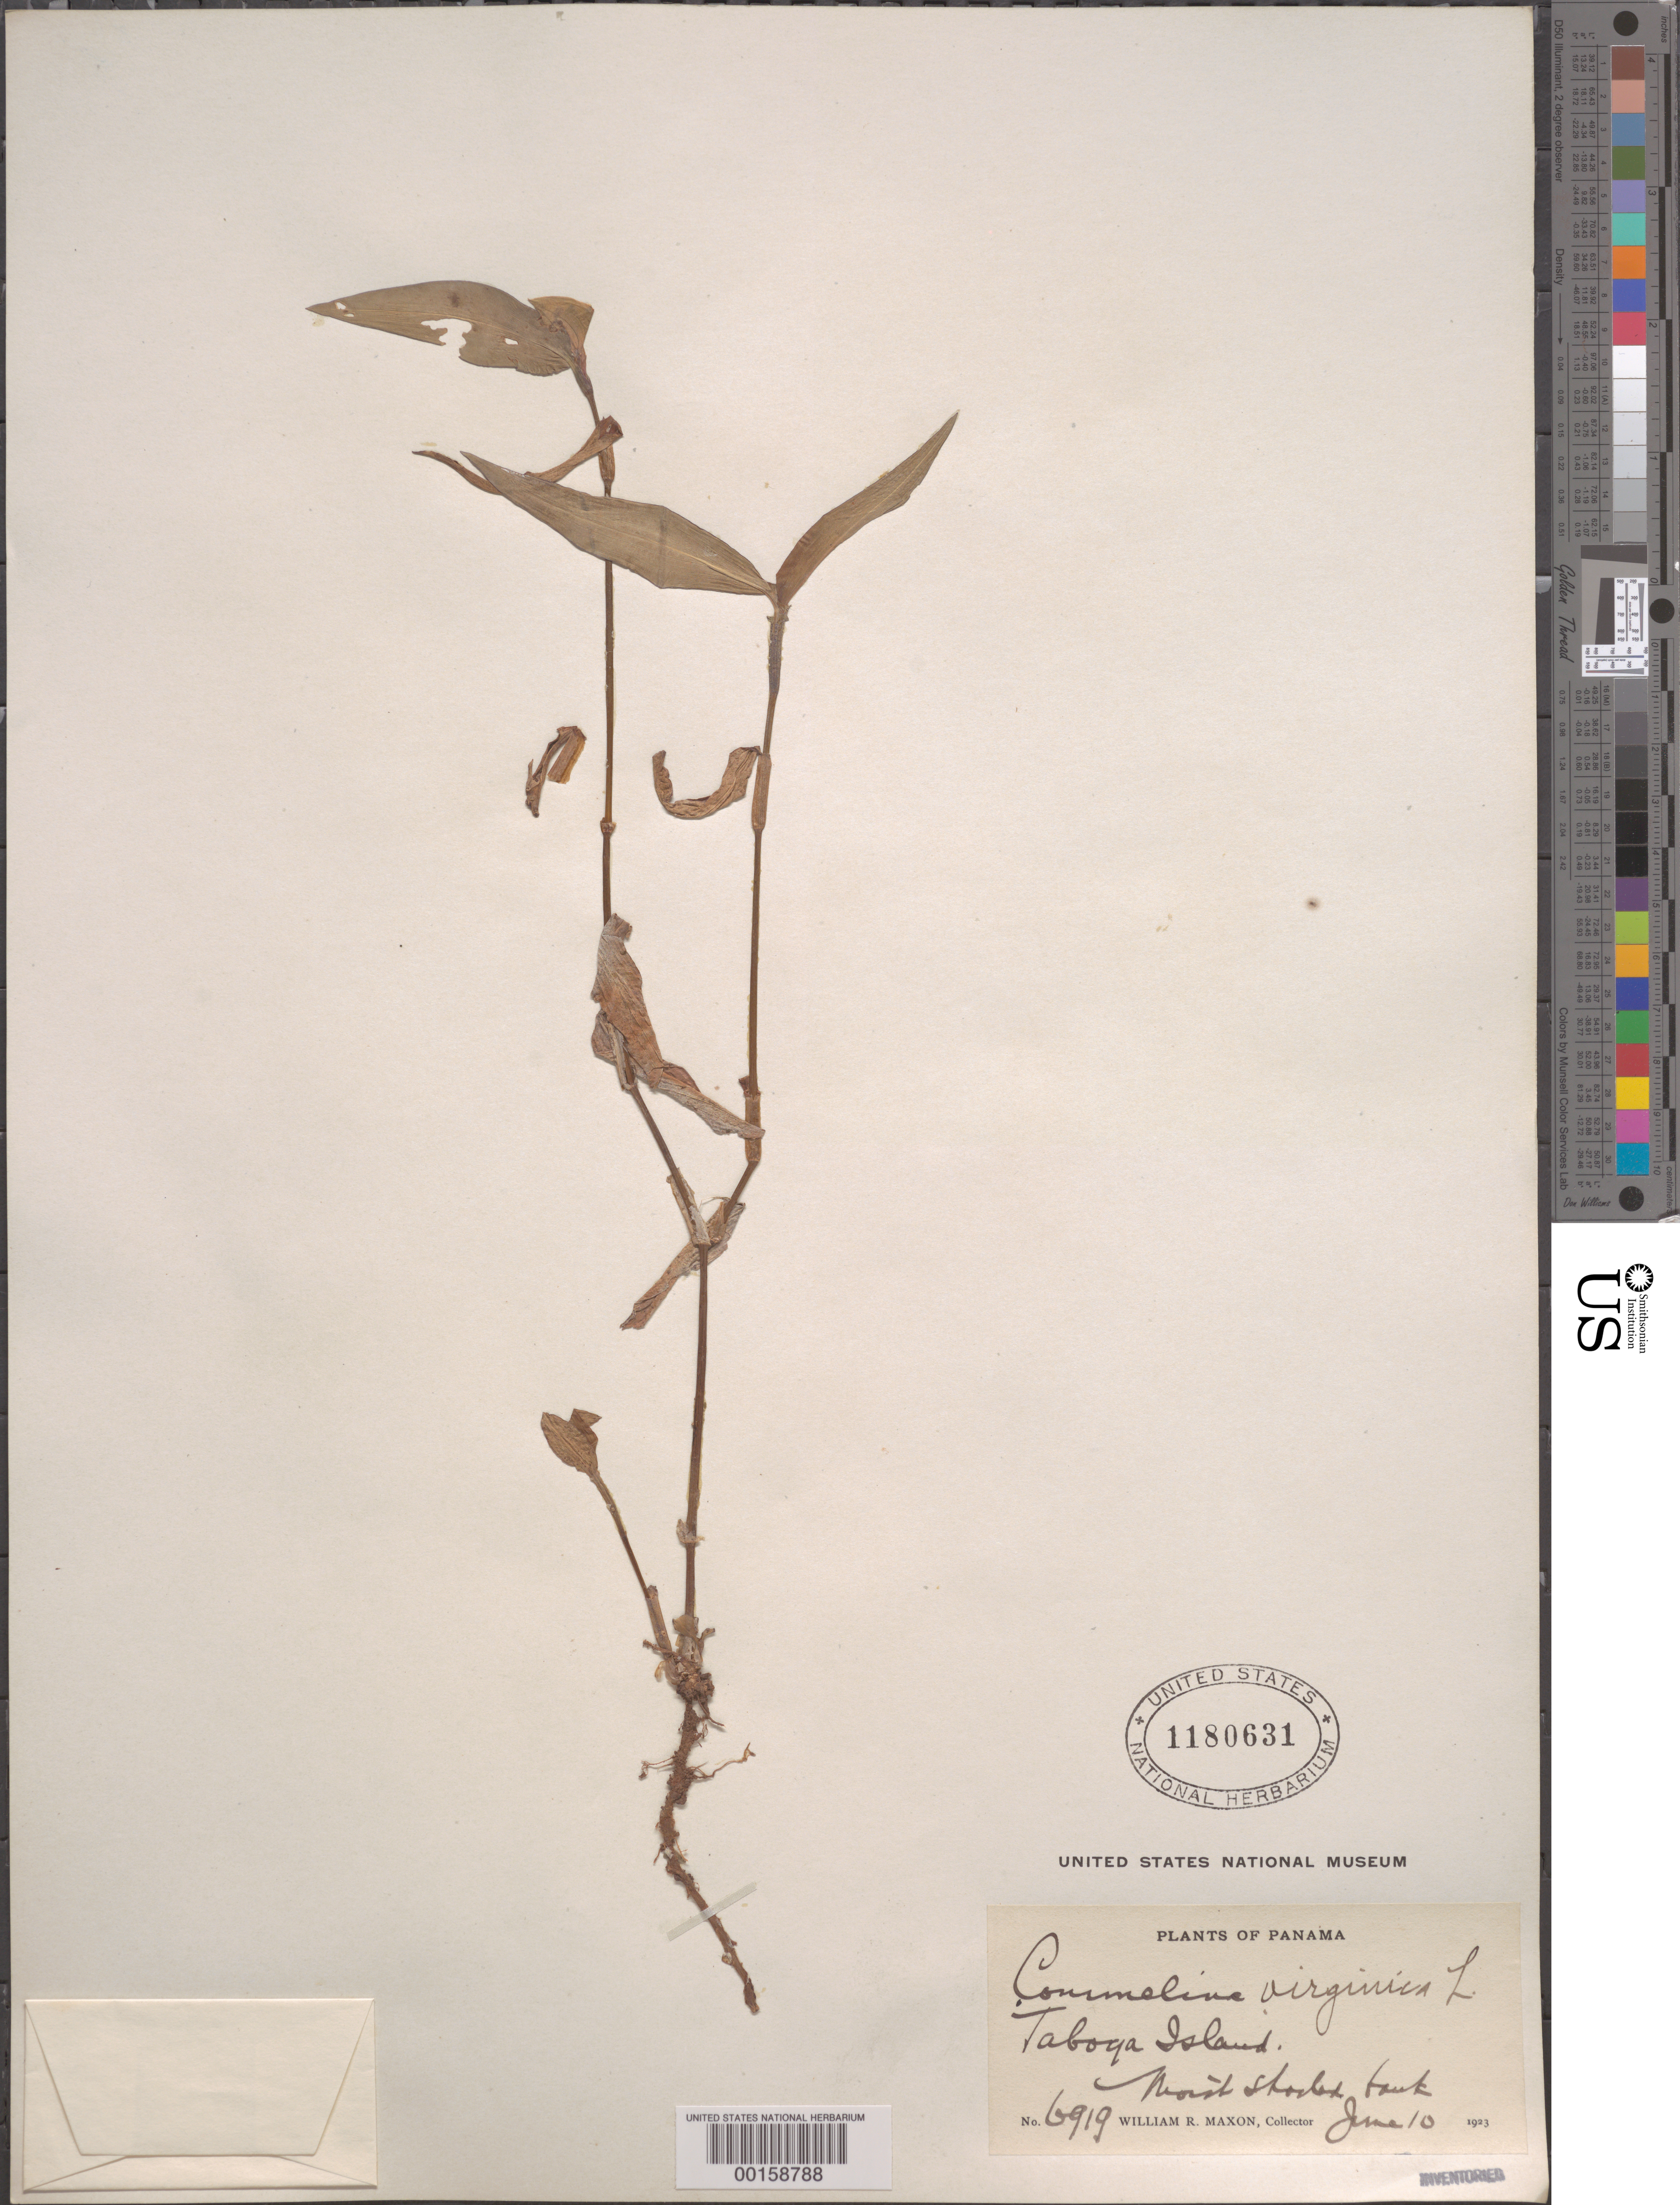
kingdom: Plantae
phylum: Tracheophyta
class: Liliopsida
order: Commelinales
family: Commelinaceae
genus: Commelina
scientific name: Commelina erecta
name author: L.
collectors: W. R. Maxon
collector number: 6919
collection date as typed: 10 Jun 1923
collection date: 1923-06-10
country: Panama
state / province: Panamá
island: Taboga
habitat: Moist soil; shaded bank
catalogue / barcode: US 1180631